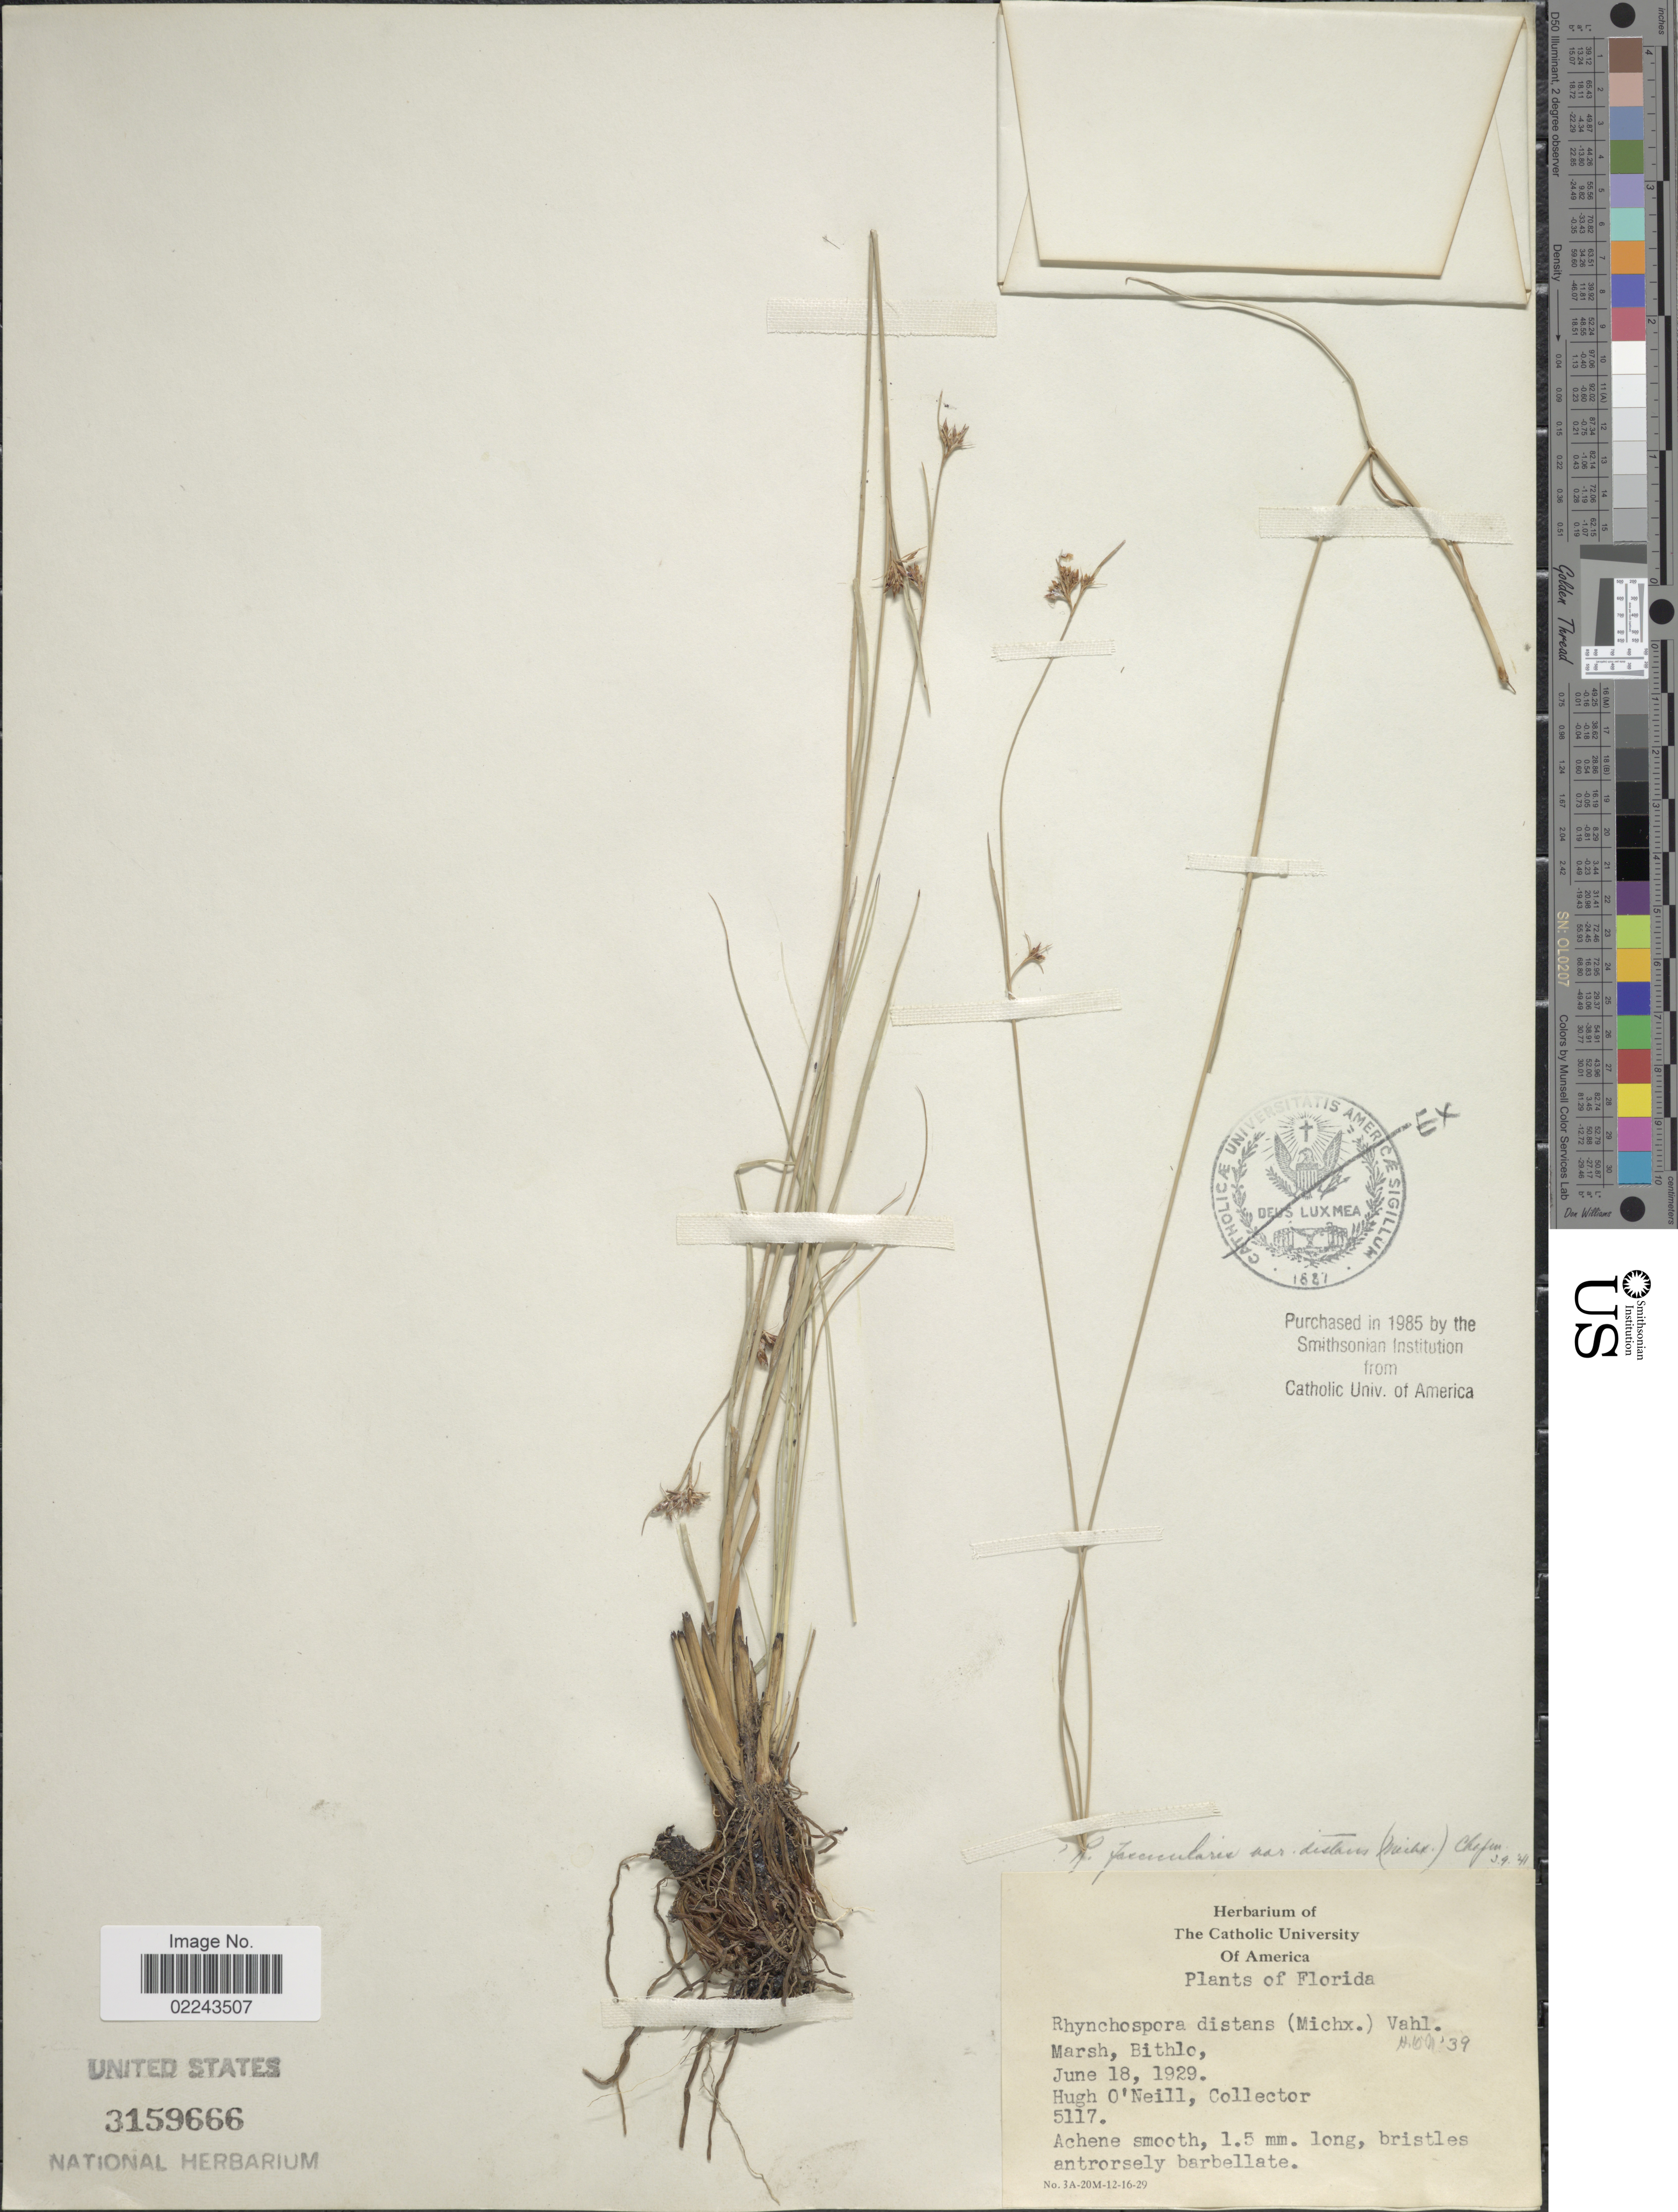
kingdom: Plantae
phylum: Tracheophyta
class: Liliopsida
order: Poales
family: Cyperaceae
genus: Rhynchospora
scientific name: Rhynchospora fascicularis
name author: (Michx.) Vahl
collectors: H. O'Neill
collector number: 5117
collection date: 1929-06-18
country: United States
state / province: Florida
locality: Bithlc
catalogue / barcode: US 3159666